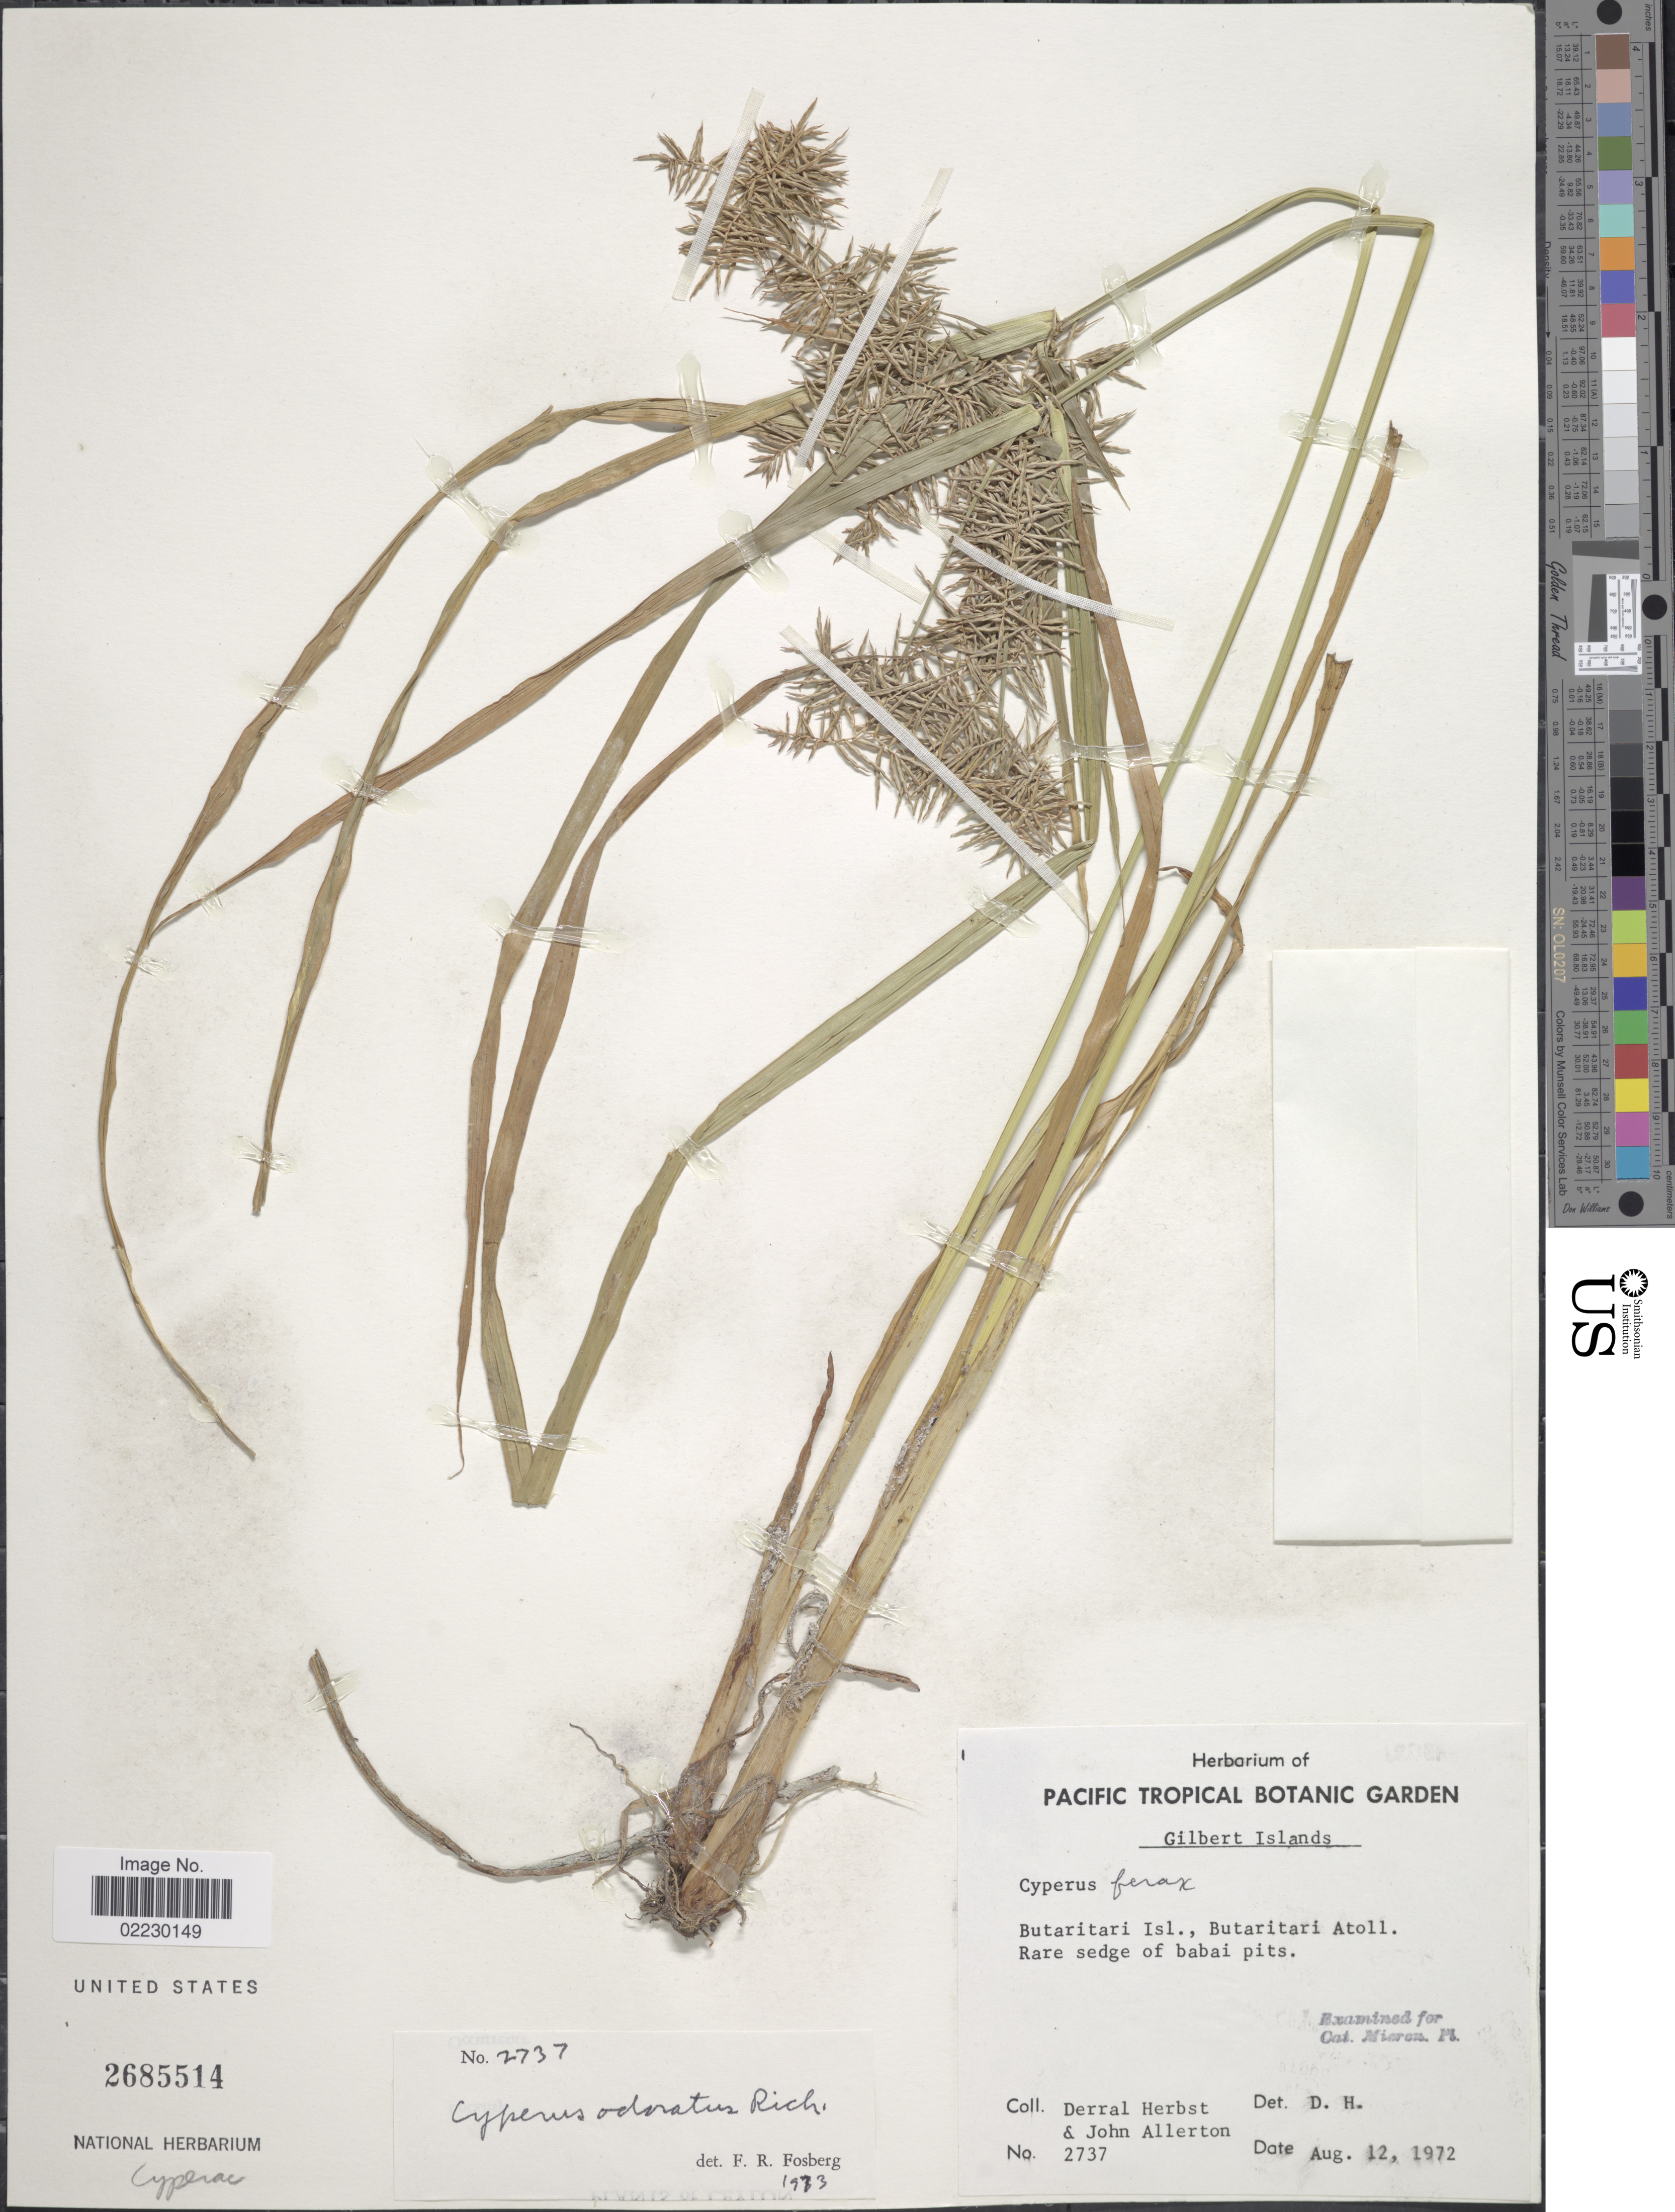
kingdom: Plantae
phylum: Tracheophyta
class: Liliopsida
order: Poales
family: Cyperaceae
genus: Cyperus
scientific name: Cyperus odoratus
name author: L.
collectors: D. R. Herbst & J. Allerton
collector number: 2737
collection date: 1972-08-12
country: Kiribati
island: Butaritari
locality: Gilbert Islands, Butari Isl., Butaritari Atoll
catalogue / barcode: US 2685514